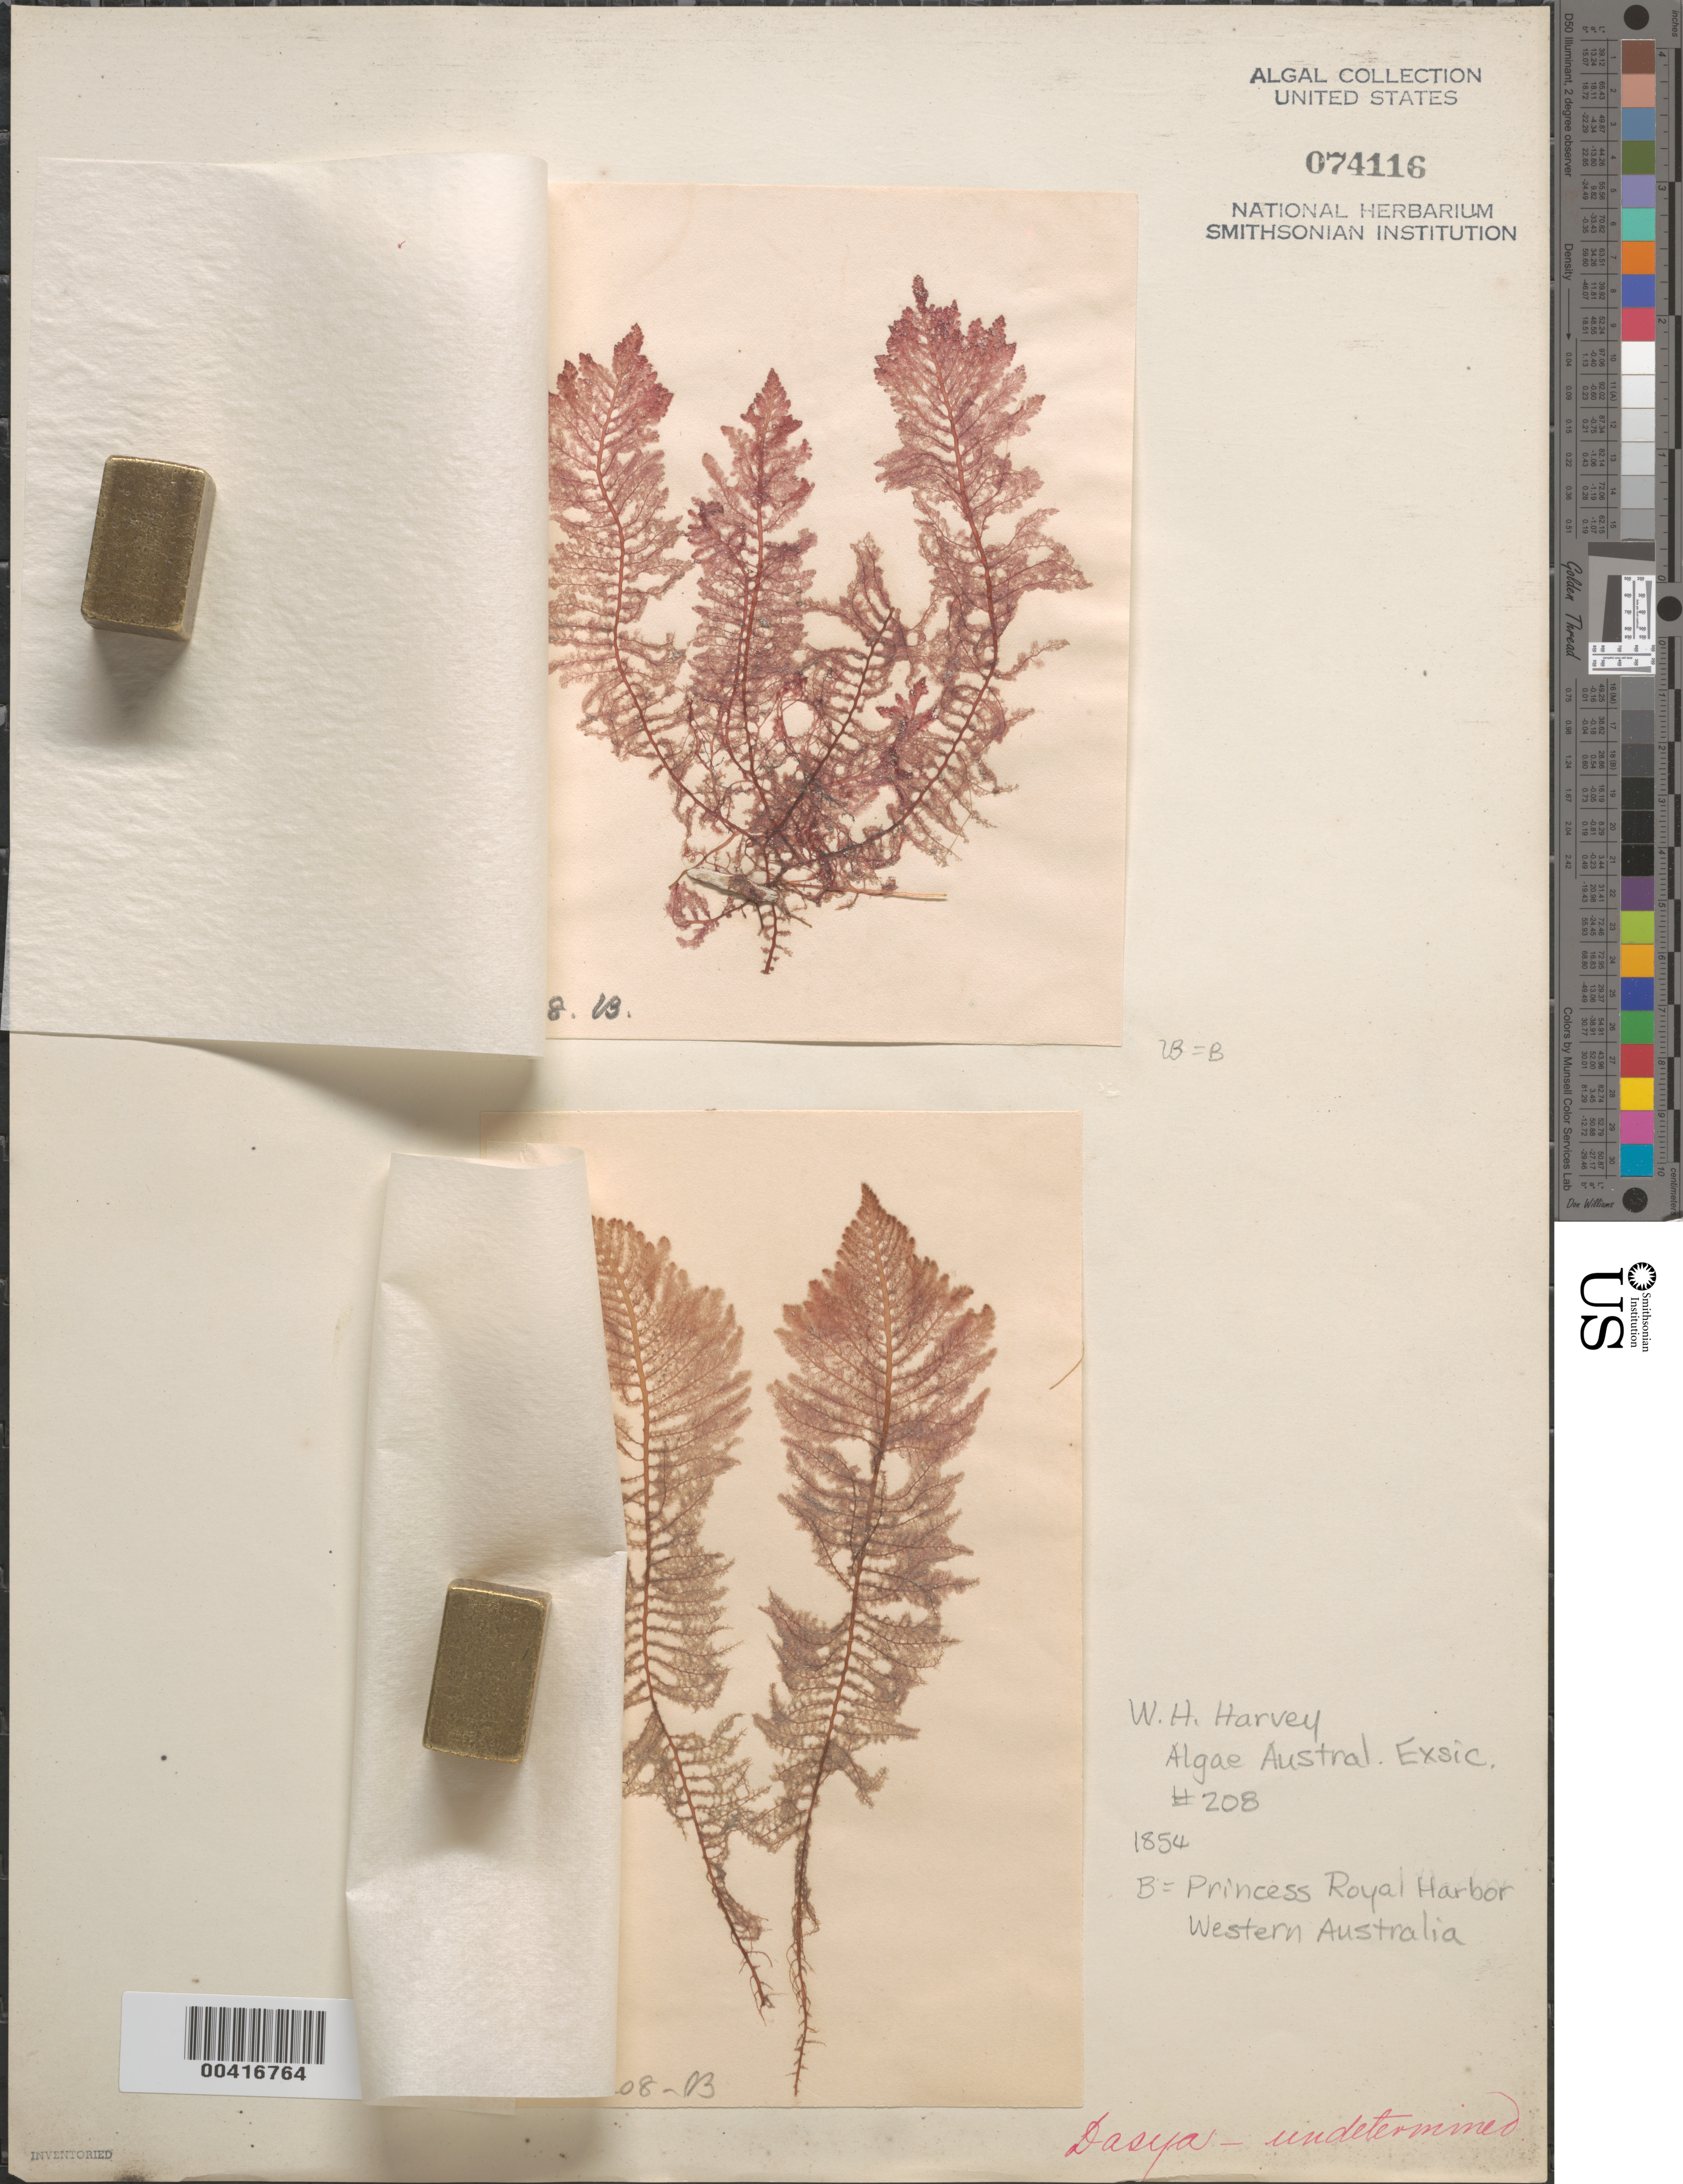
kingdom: Plantae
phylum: Rhodophyta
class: Florideophyceae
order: Ceramiales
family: Dasyaceae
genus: Dasya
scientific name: Dasya sp.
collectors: W. Harvey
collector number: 208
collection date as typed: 1854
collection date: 1854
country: Australia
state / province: Western Australia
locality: Princess Royal Harbor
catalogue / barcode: US 74116